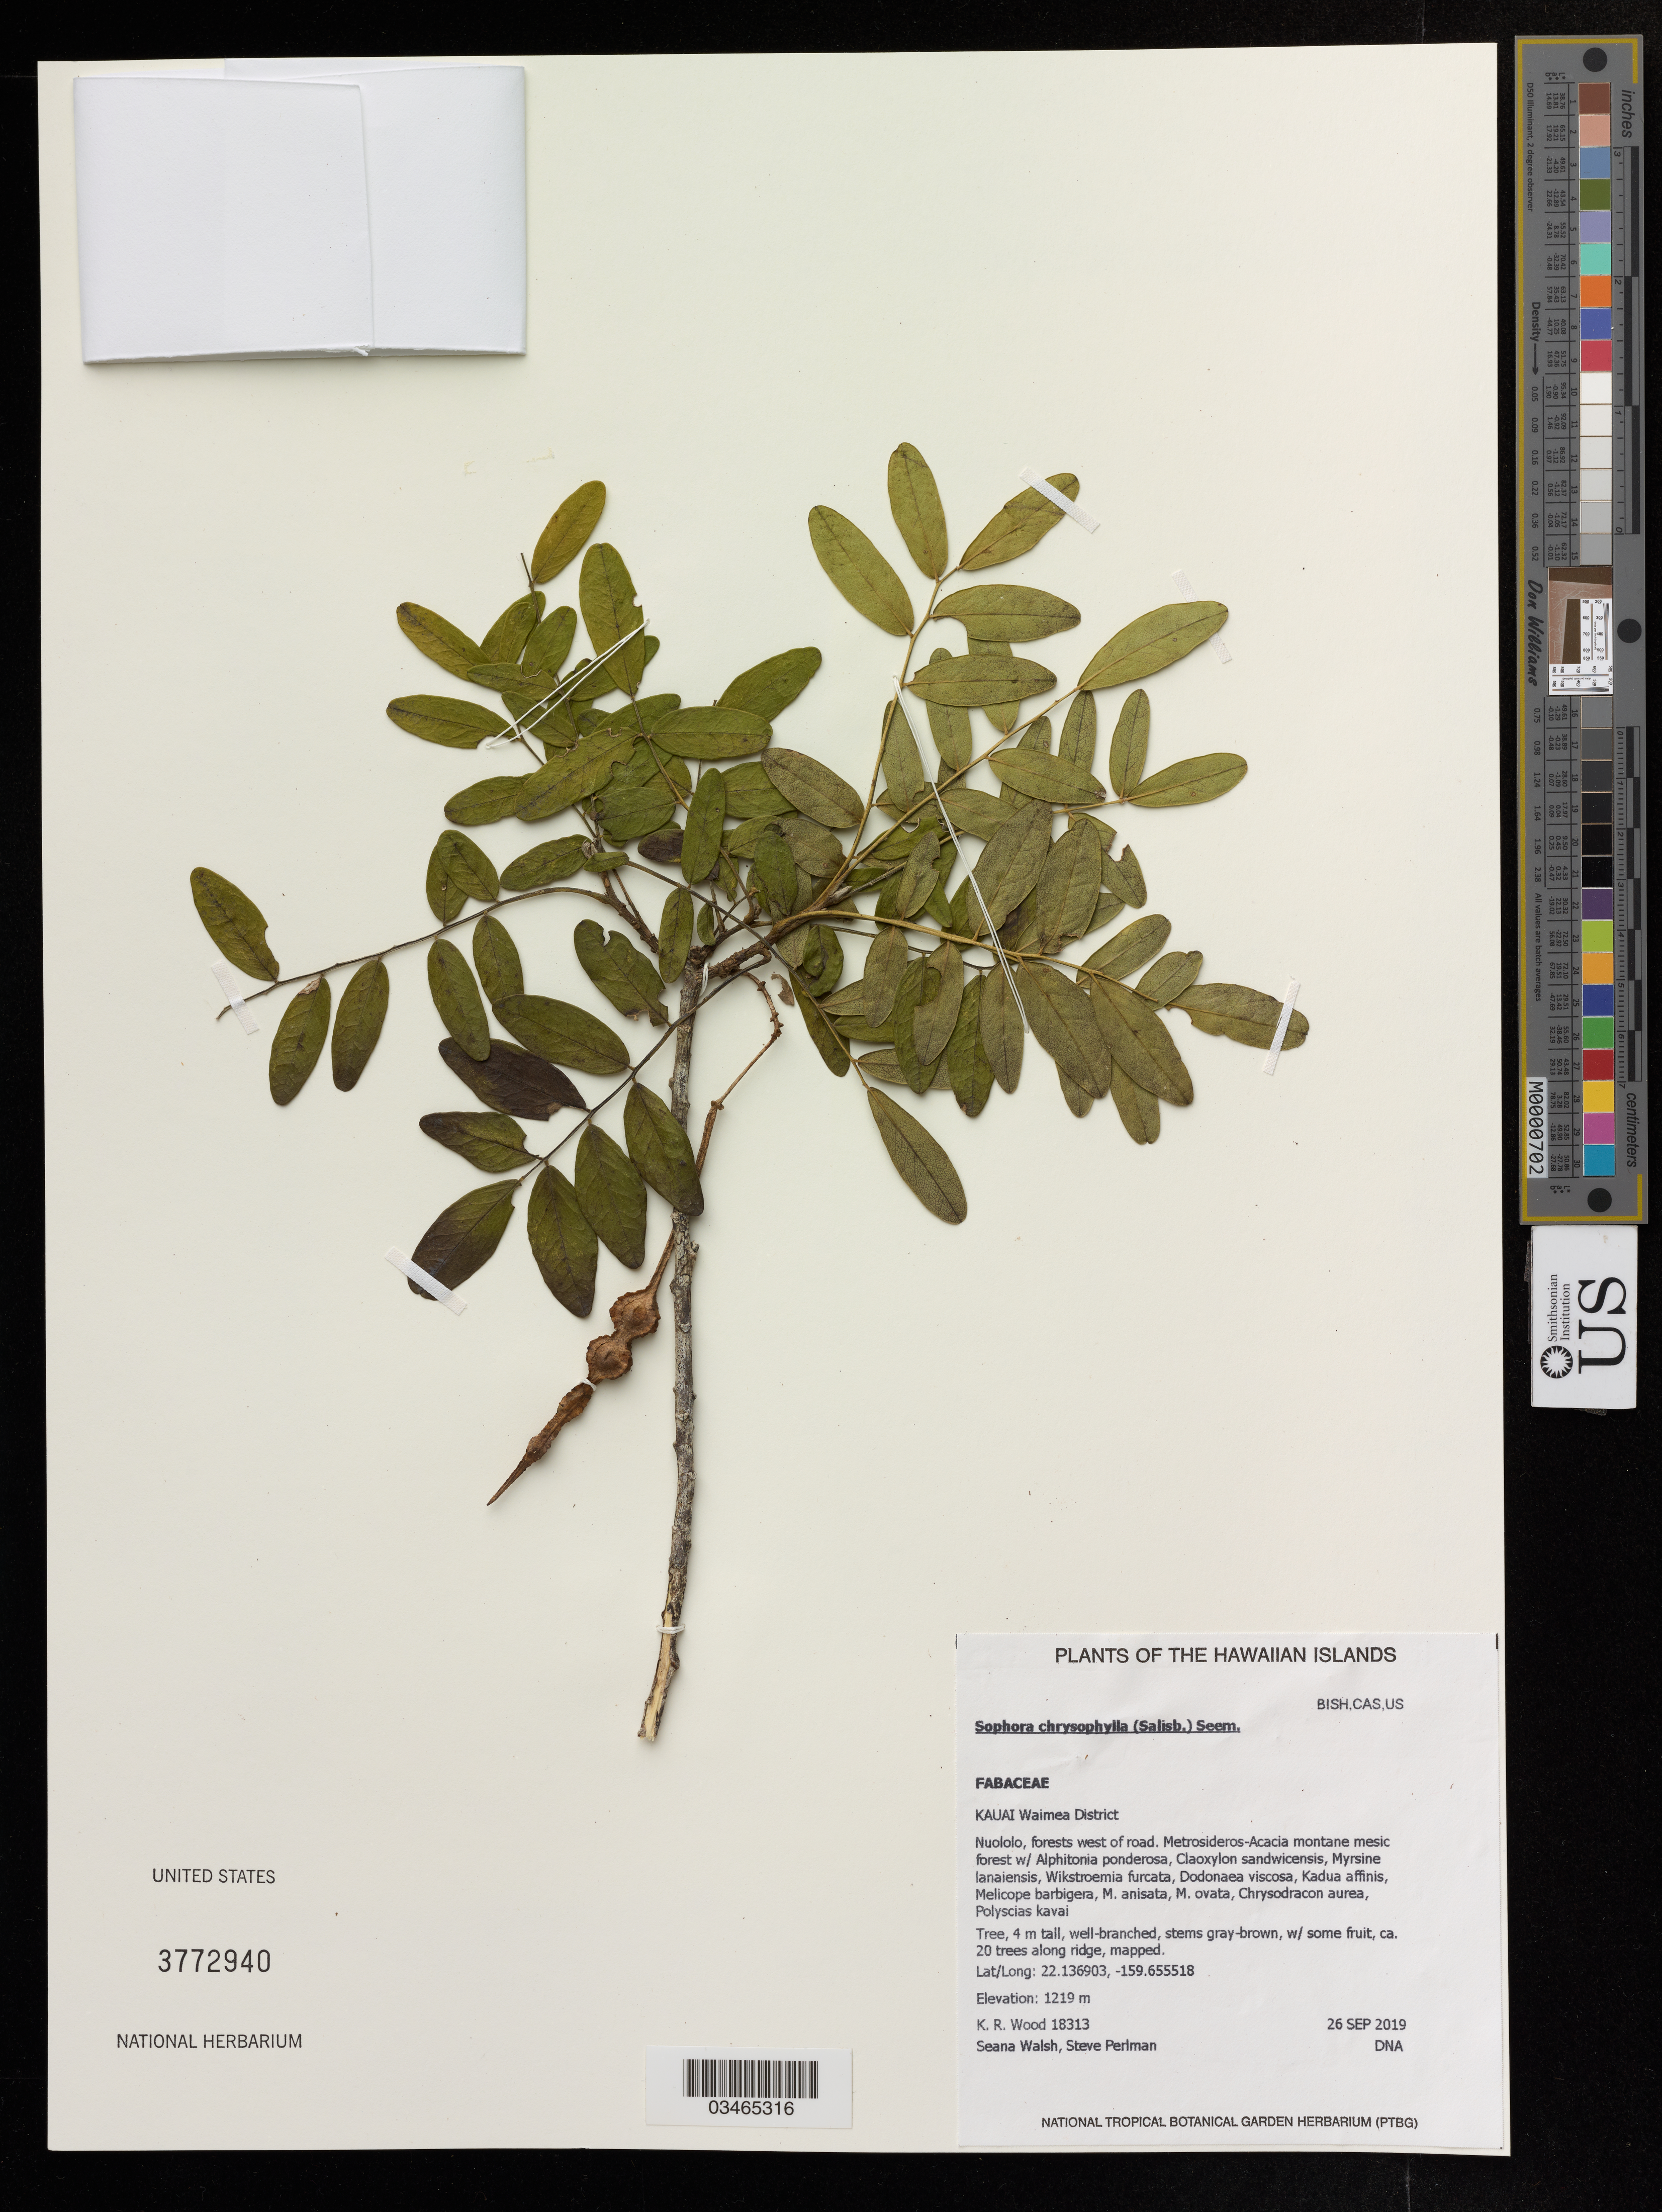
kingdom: Plantae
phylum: Tracheophyta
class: Magnoliopsida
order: Fabales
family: Fabaceae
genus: Sophora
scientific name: Sophora chrysophylla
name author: (Salisb.) Seem.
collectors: K. R. Wood, S. Walsh & S. Perlman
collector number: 18313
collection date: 2019-09-26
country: United States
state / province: Hawaii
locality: Kauai Waimea District, Nuololo.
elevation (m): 1219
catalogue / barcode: US 3772940